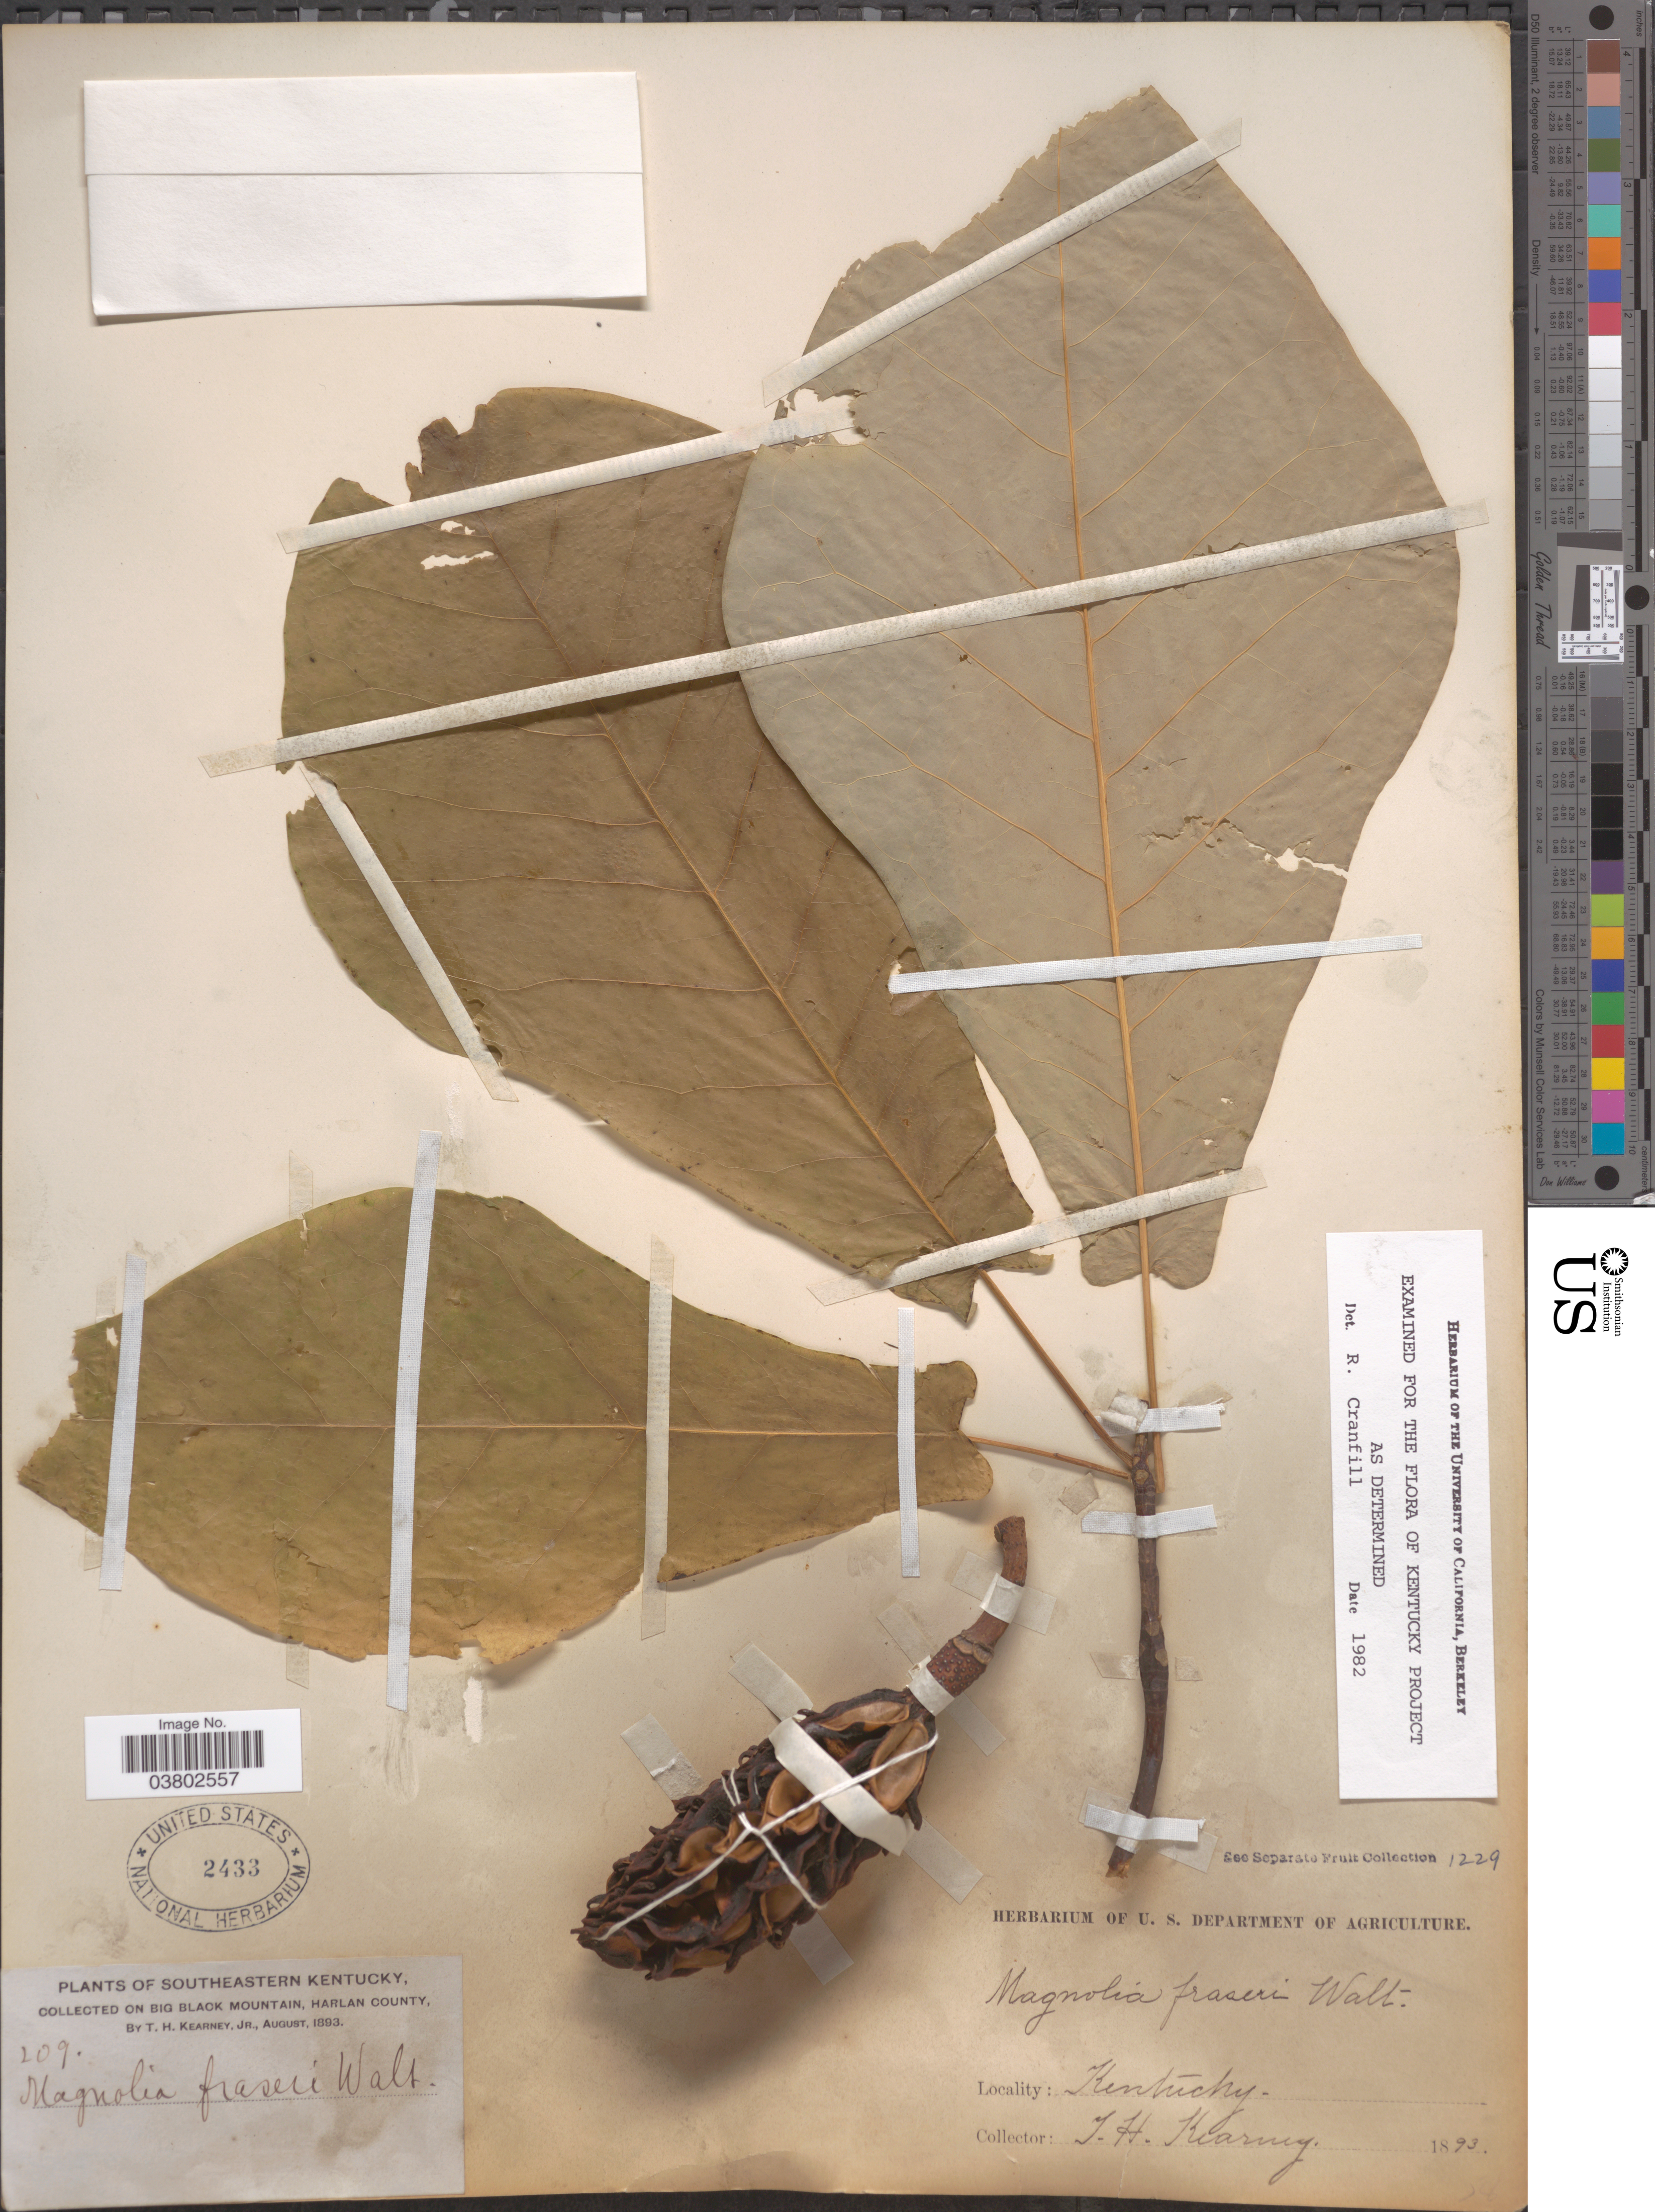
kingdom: Plantae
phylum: Tracheophyta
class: Magnoliopsida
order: Magnoliales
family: Magnoliaceae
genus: Magnolia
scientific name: Magnolia fraseri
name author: Walter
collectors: T. H. Kearney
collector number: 209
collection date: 1893-08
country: United States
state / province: Kentucky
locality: Southeastern Kentucky. On Big Black Mountain, Harlan County.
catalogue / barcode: US 2433